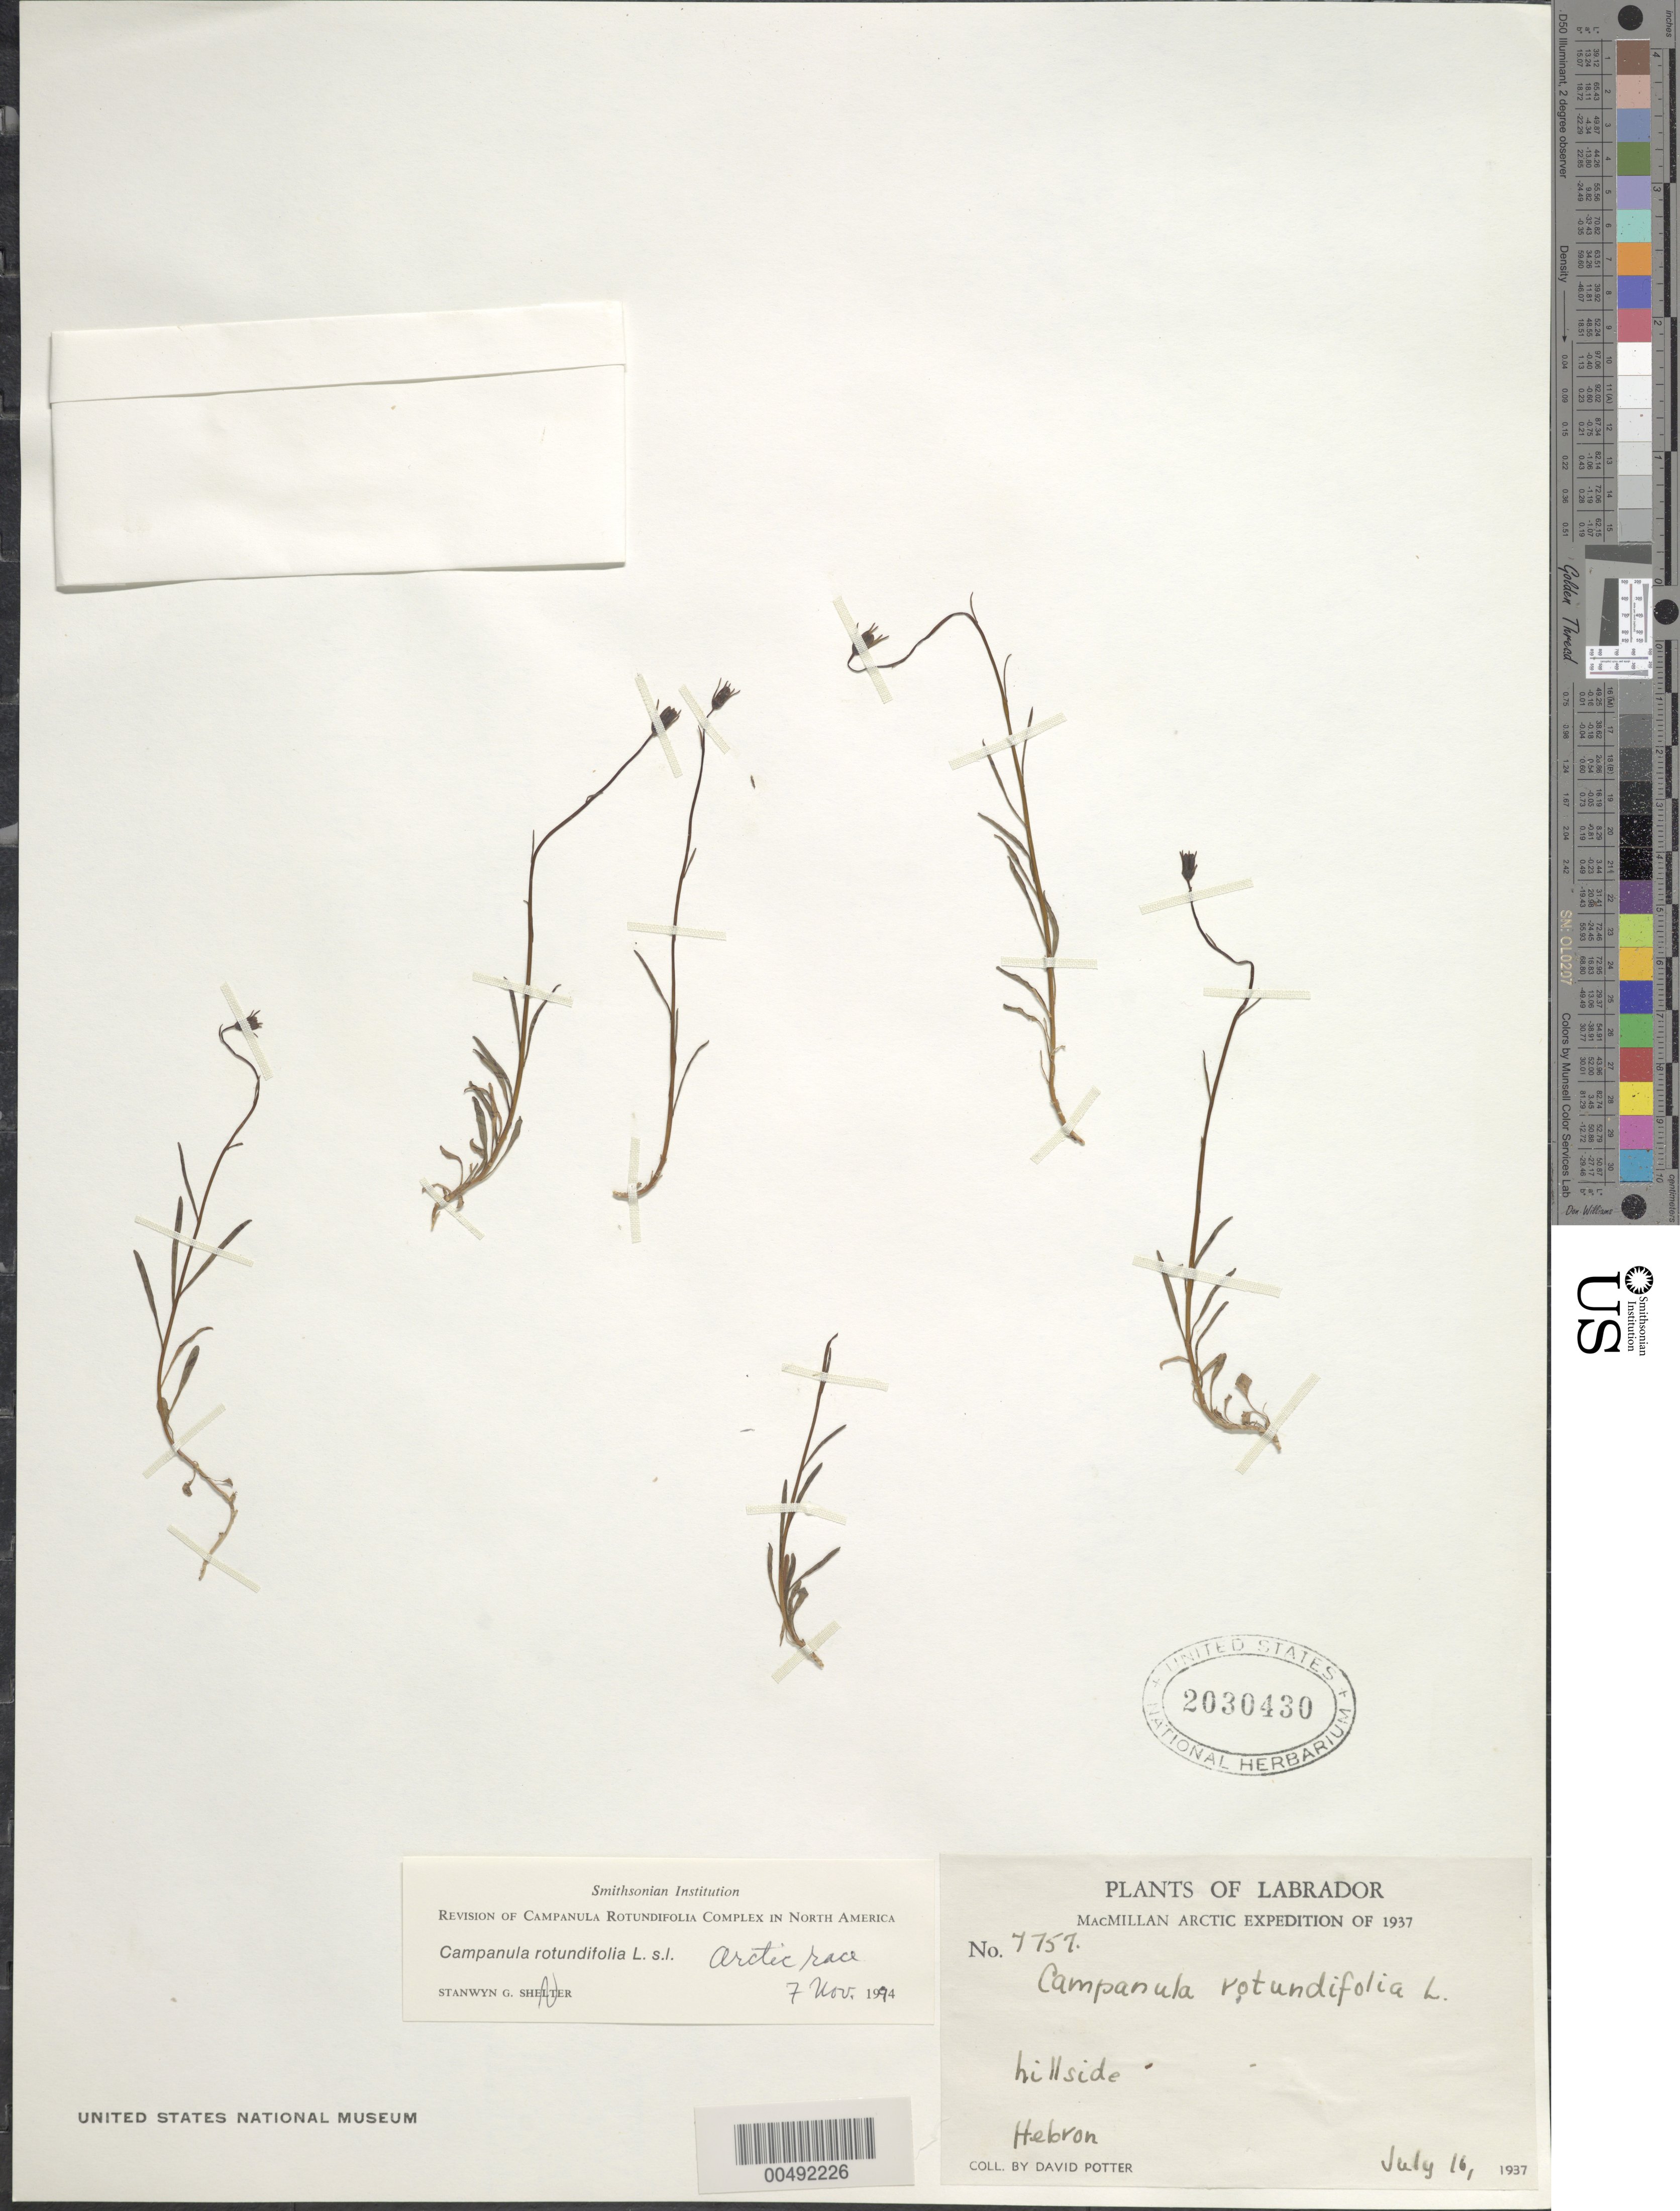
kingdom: Plantae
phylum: Tracheophyta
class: Magnoliopsida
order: Asterales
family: Campanulaceae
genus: Campanula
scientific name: Campanula rotundifolia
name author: L.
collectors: D. Potter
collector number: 7757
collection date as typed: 16 Jul 1937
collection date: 1937-07-16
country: Canada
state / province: Newfoundland and Labrador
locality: Labrador, Hebron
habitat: hillside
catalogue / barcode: US 2030430